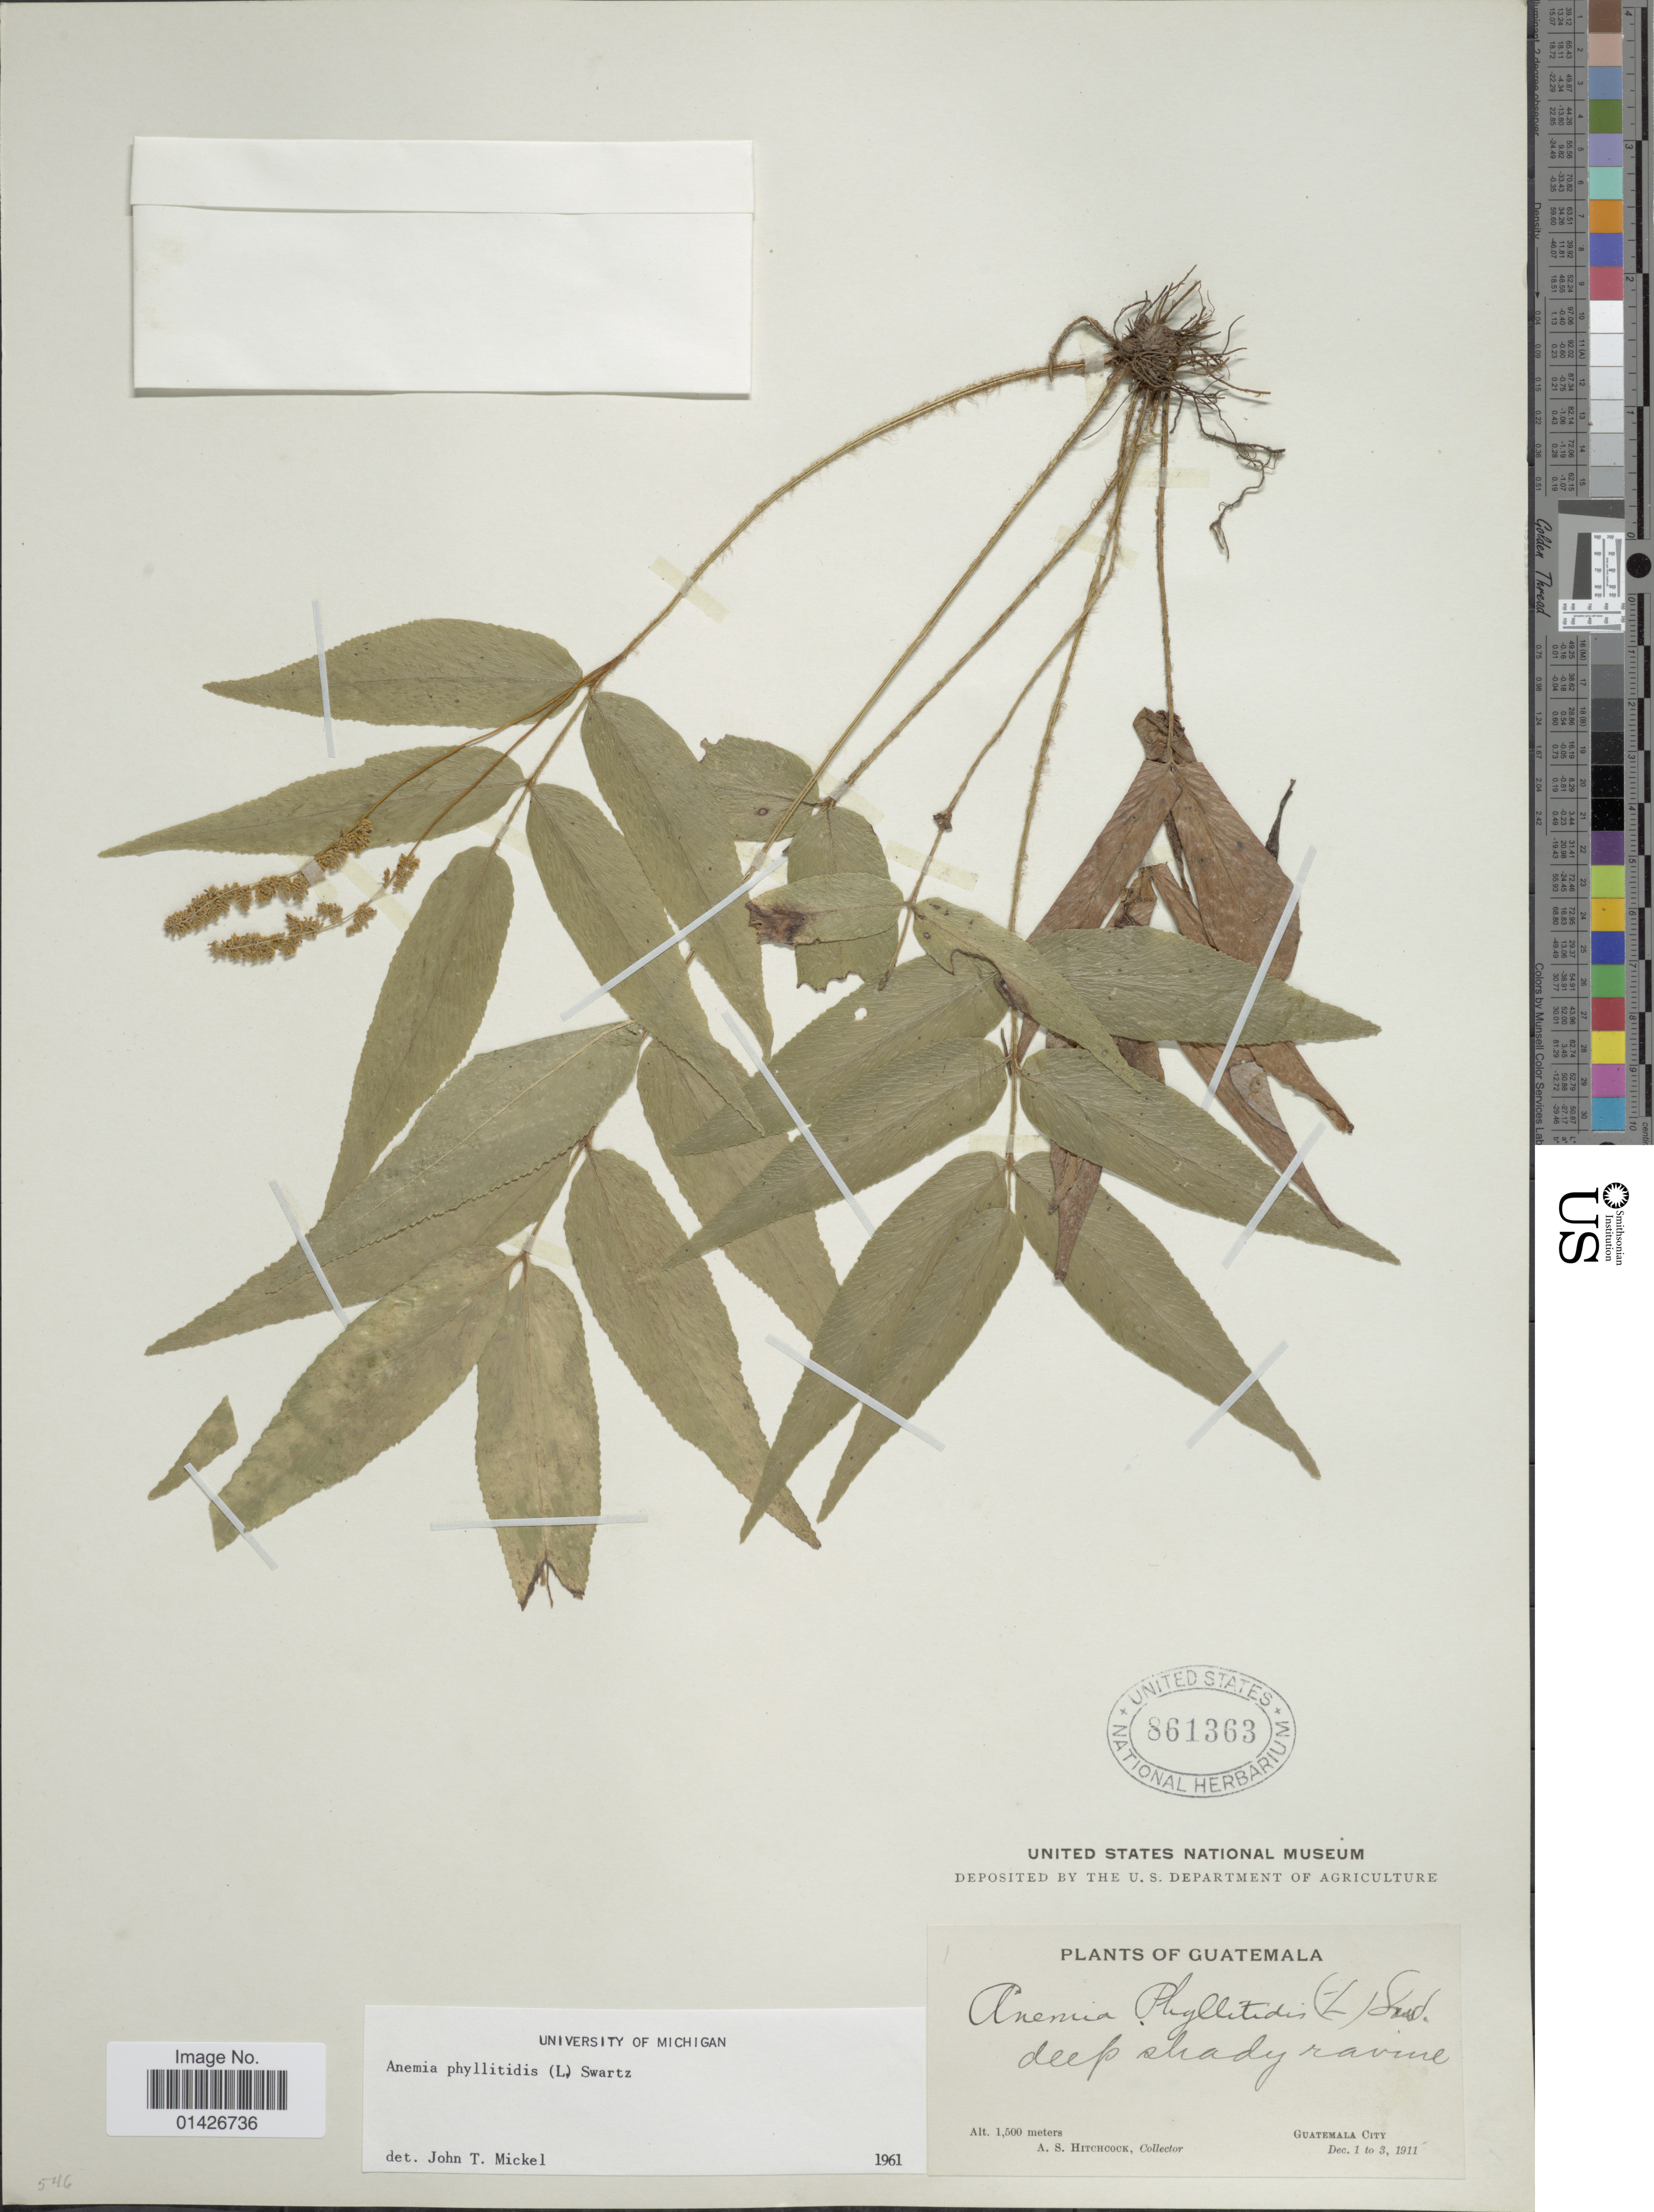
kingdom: Plantae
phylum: Tracheophyta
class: Polypodiopsida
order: Schizaeales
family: Anemiaceae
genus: Anemia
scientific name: Anemia phyllitidis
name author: (L.) Sw.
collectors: A. S. Hitchcock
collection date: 1911-12-01/1911-12-03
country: Guatemala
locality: Deep shady ravine, Guatemala City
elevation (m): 1500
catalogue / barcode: US 861363